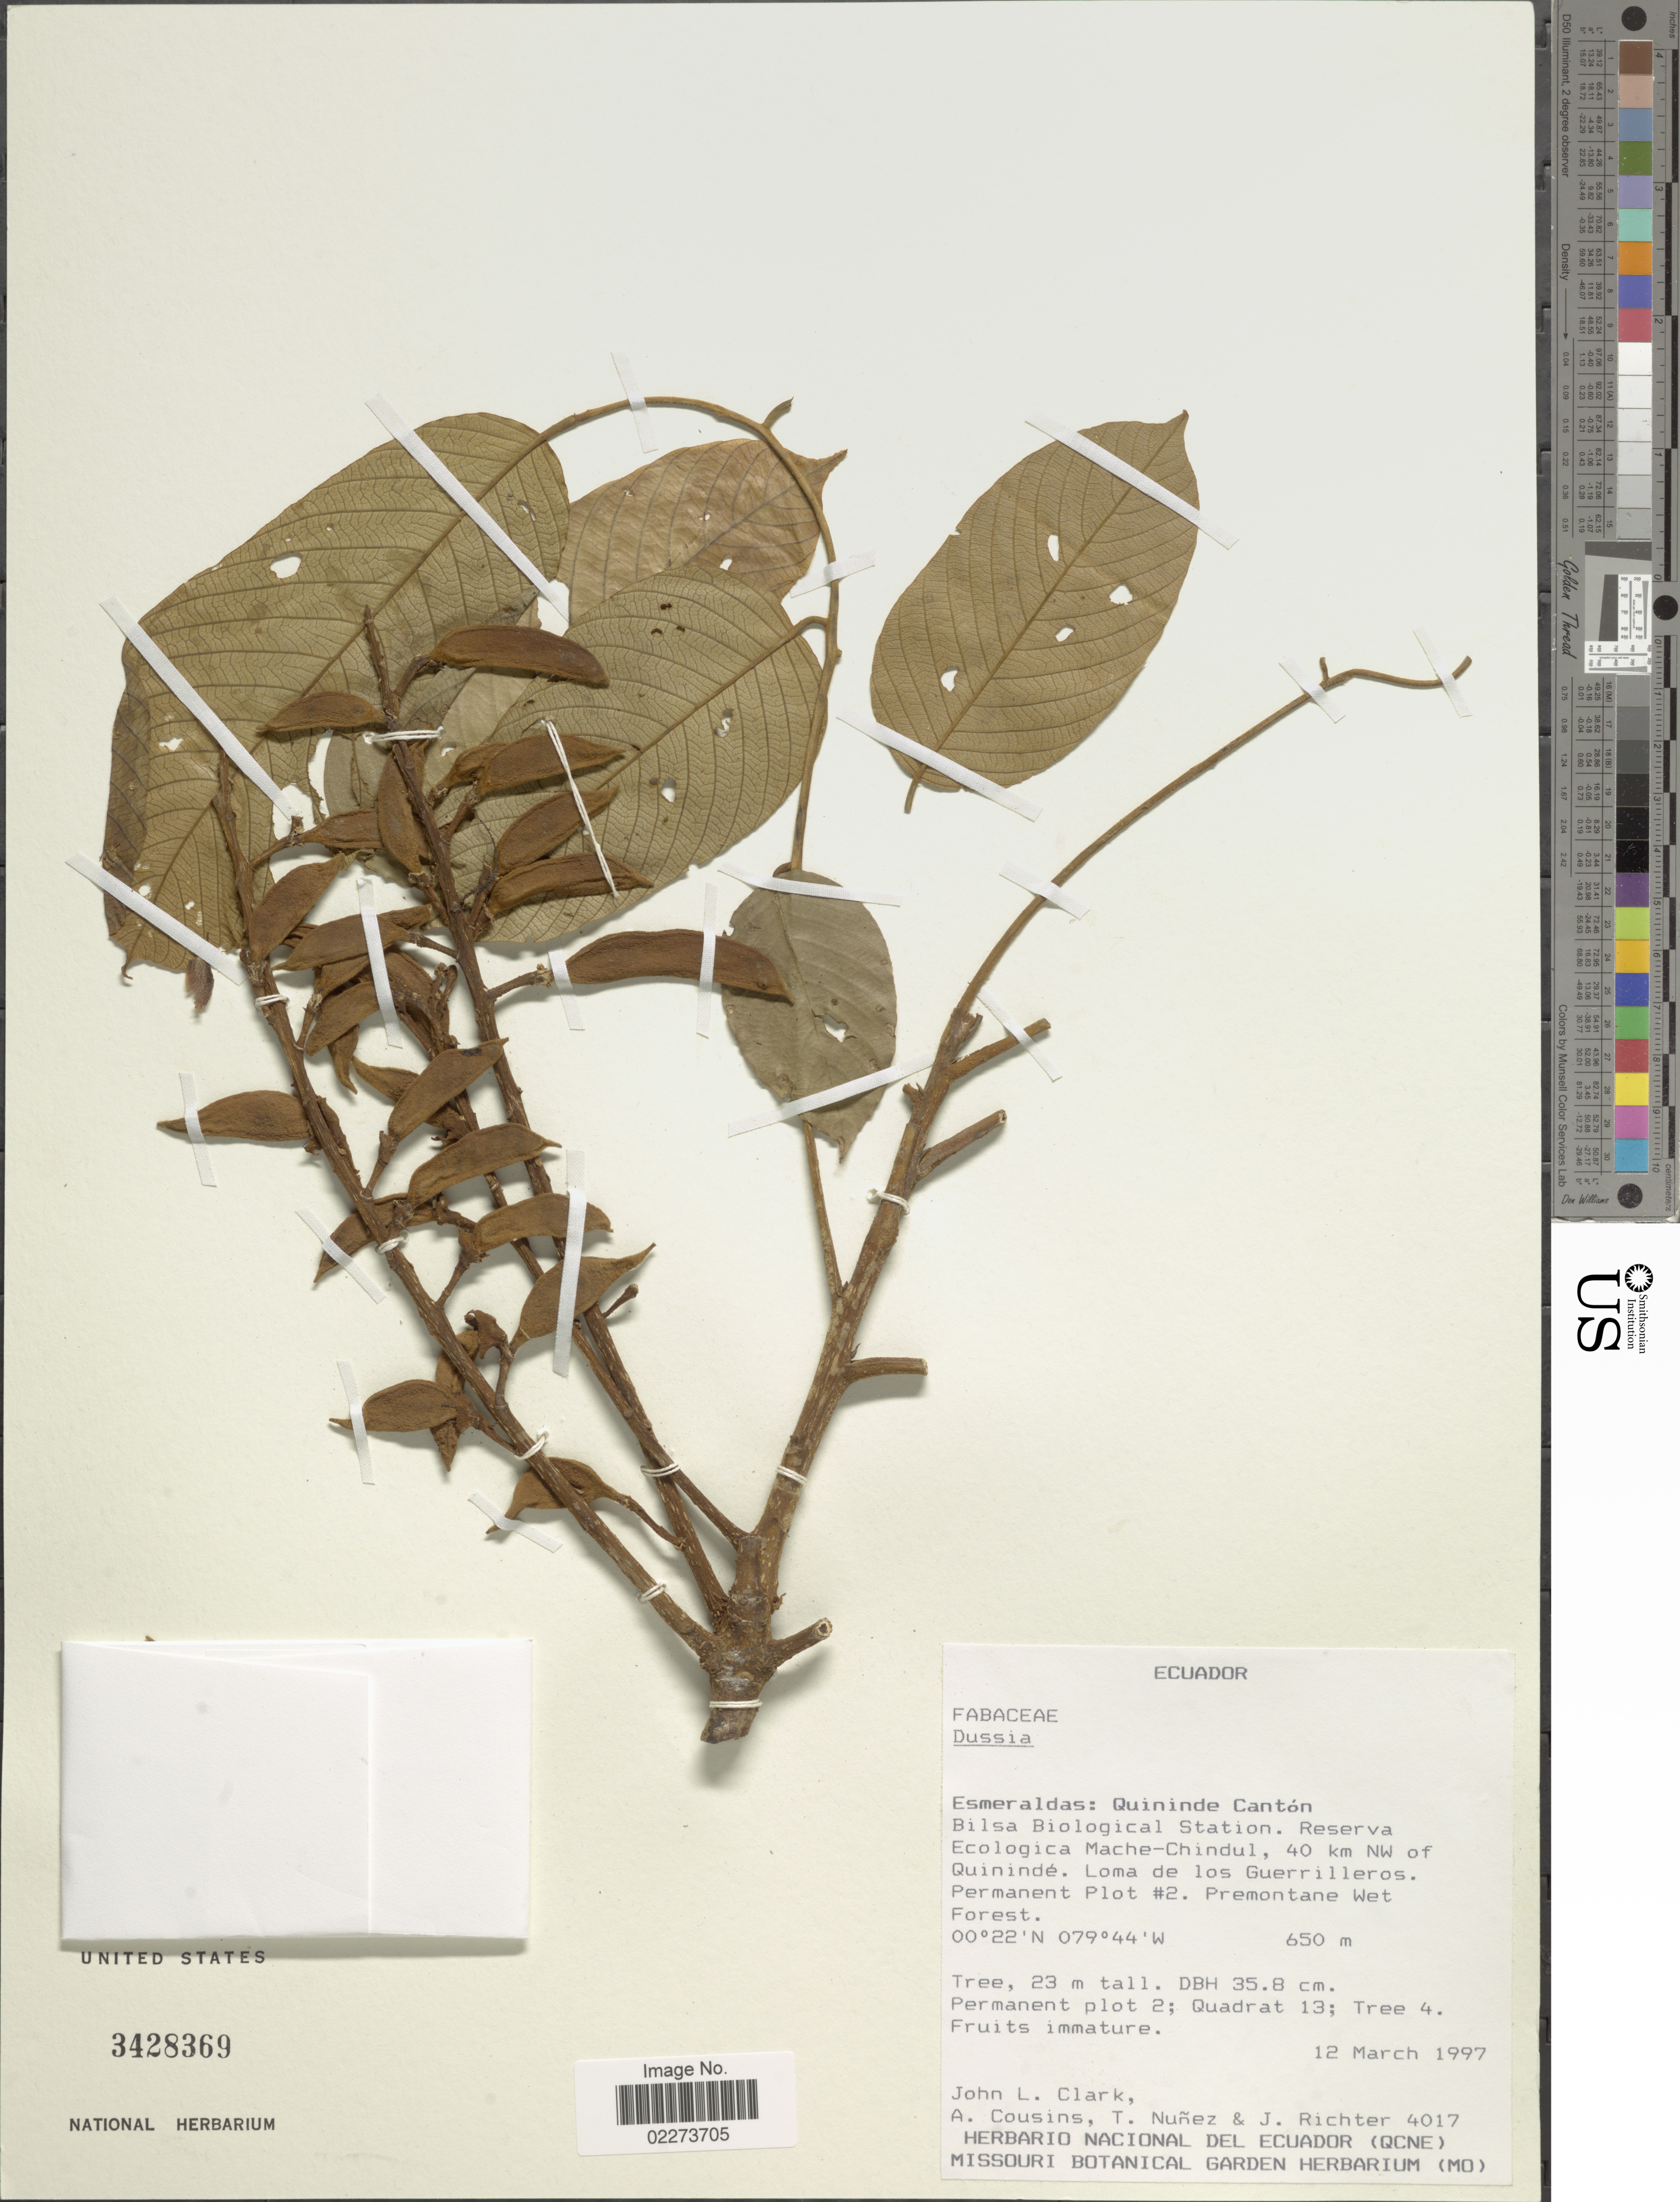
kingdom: Plantae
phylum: Tracheophyta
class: Magnoliopsida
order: Fabales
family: Fabaceae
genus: Dussia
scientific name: Dussia sp.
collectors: J. L. Clark, A. Cousins, T. Núñez & J. Richter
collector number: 4017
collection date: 1997-03-12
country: Ecuador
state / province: Esmeraldas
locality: Esmeraldas: Quininde Canton, Bilsa Biological Station, Reserva Ecologica Mache-Chindul, 40 km NW of Quininde. Loma de Guerilleros, Permanent Plot #2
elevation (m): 650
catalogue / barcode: US 3428369